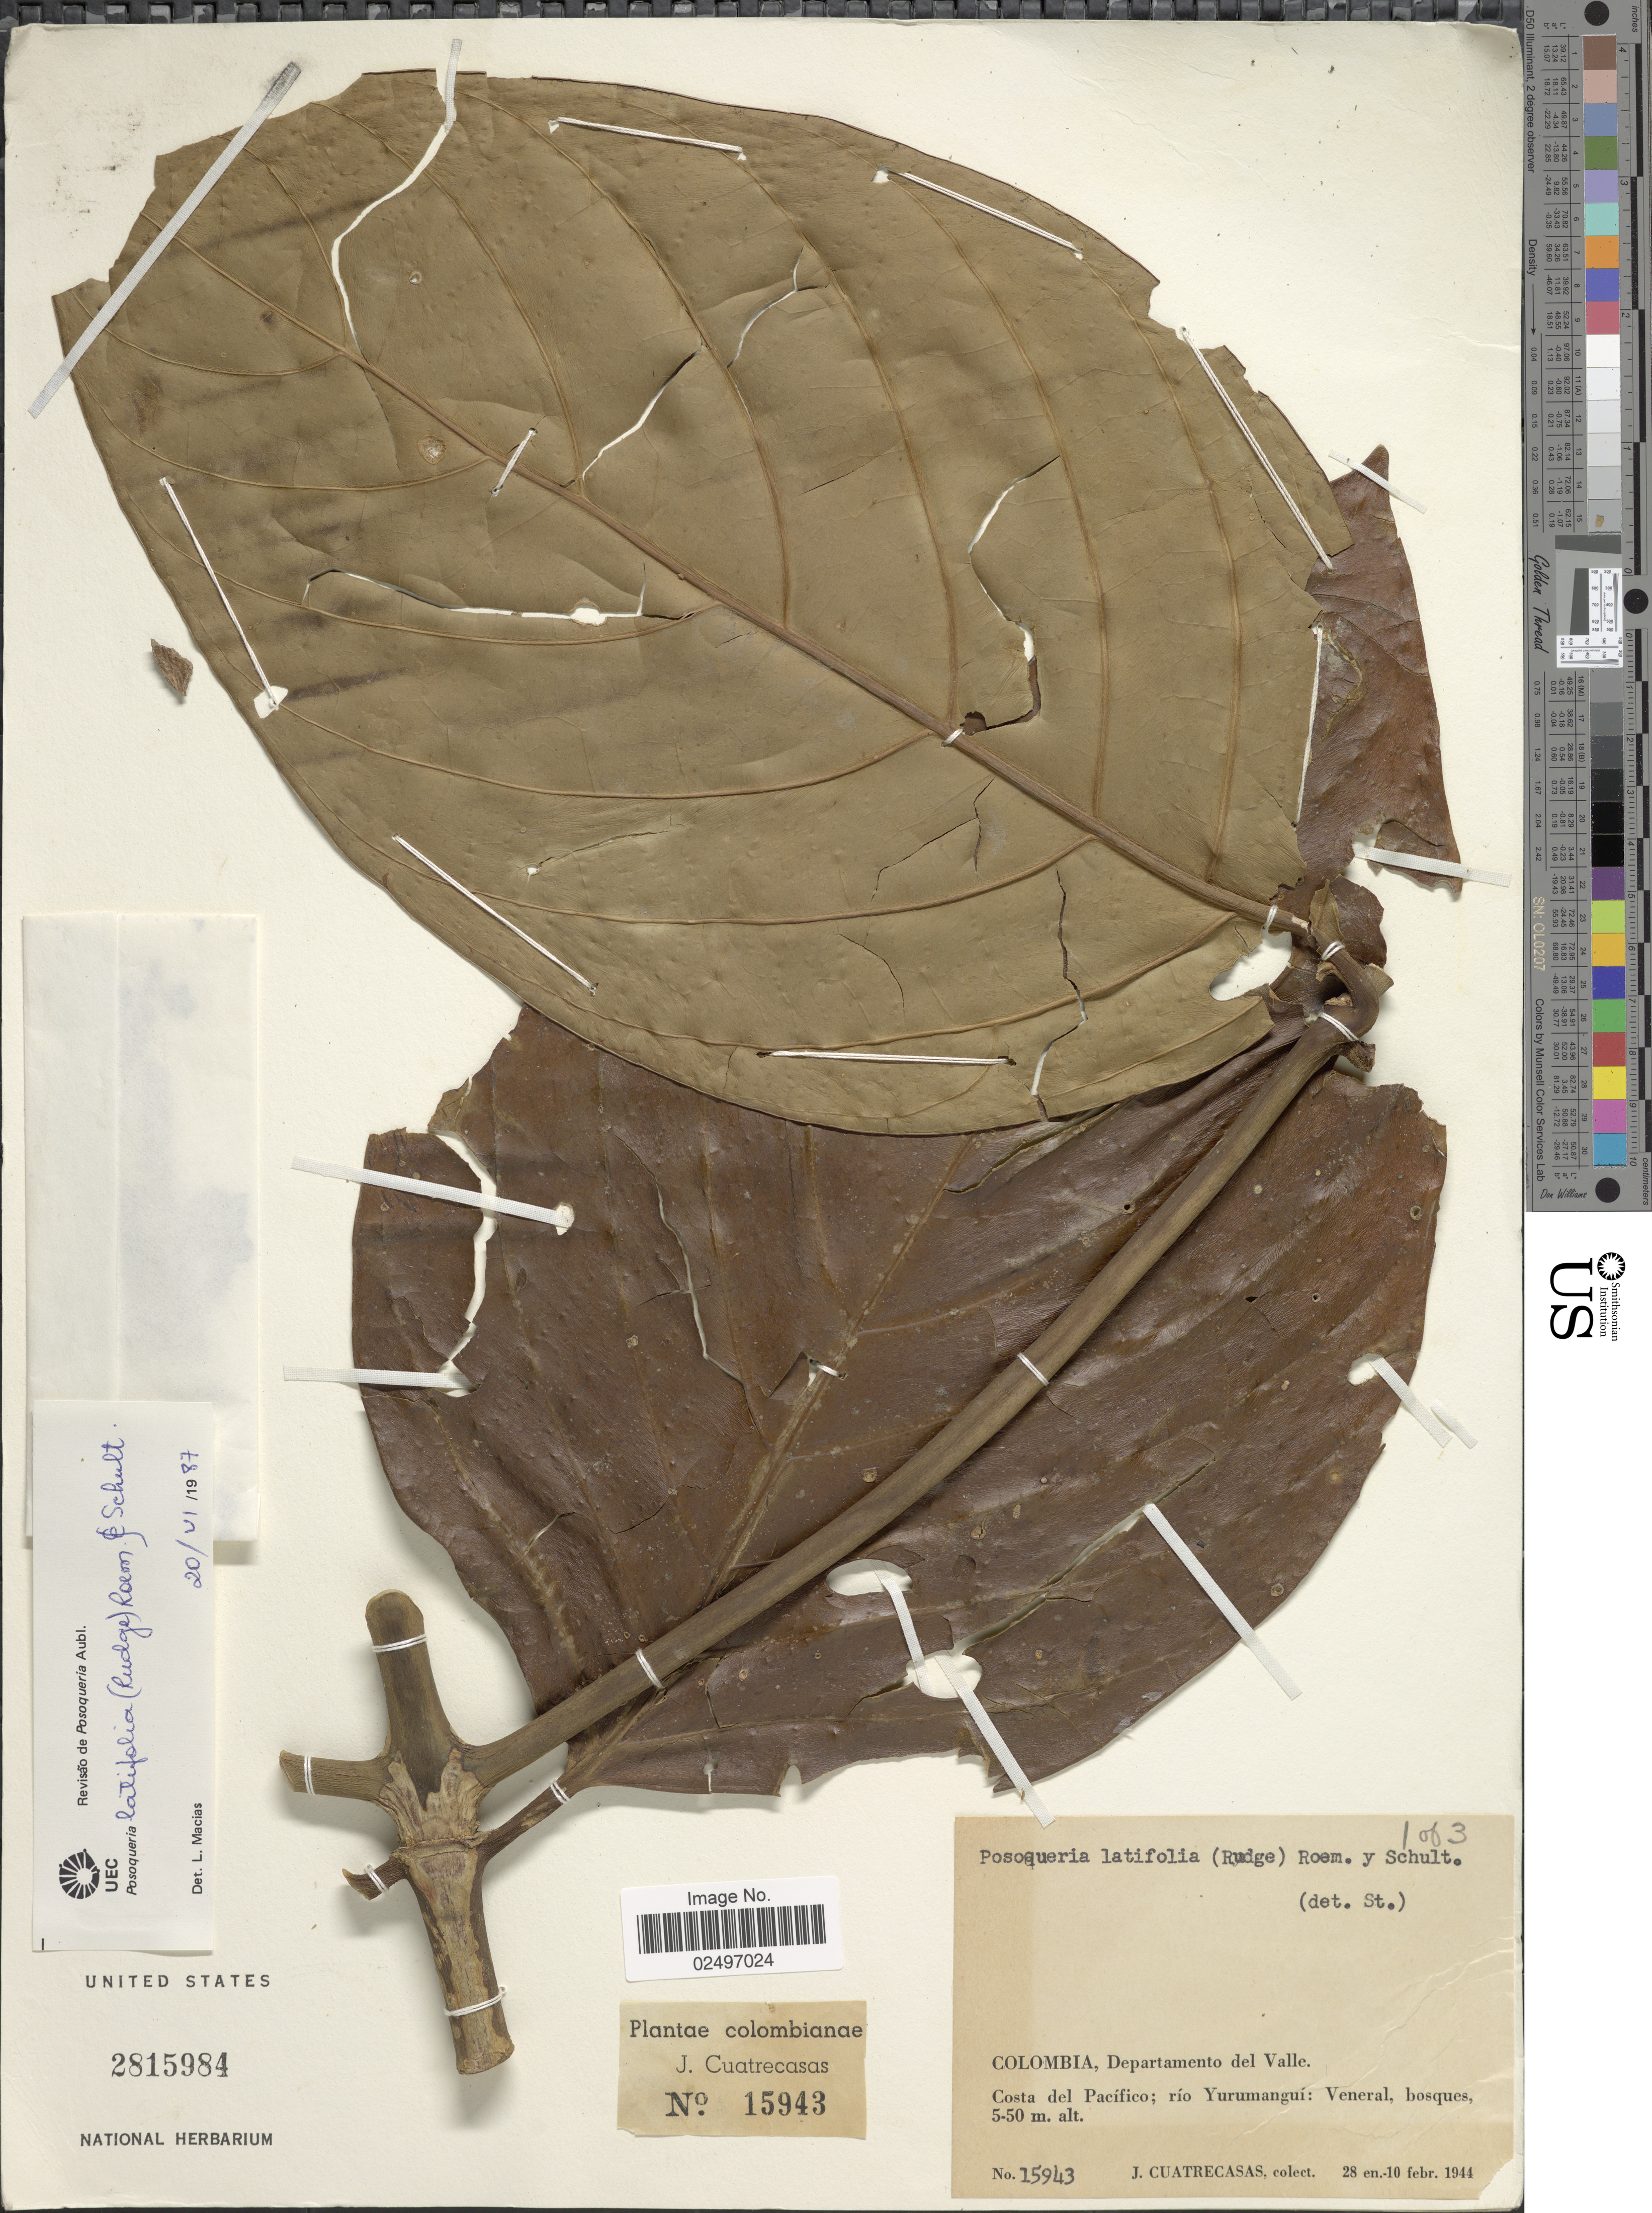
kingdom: Plantae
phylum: Tracheophyta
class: Magnoliopsida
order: Gentianales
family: Rubiaceae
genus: Posoqueria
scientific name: Posoqueria latifolia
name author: (Rudge) Roem. & Schult.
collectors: J. Cuatrecasas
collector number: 15943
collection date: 1944-01-28/1944-02-10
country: Colombia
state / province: Valle del Cauca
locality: Departamento del Valle, Costa del Pacífico; rio Yurumanguí: Veneral, bosques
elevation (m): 5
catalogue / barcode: US 2815984